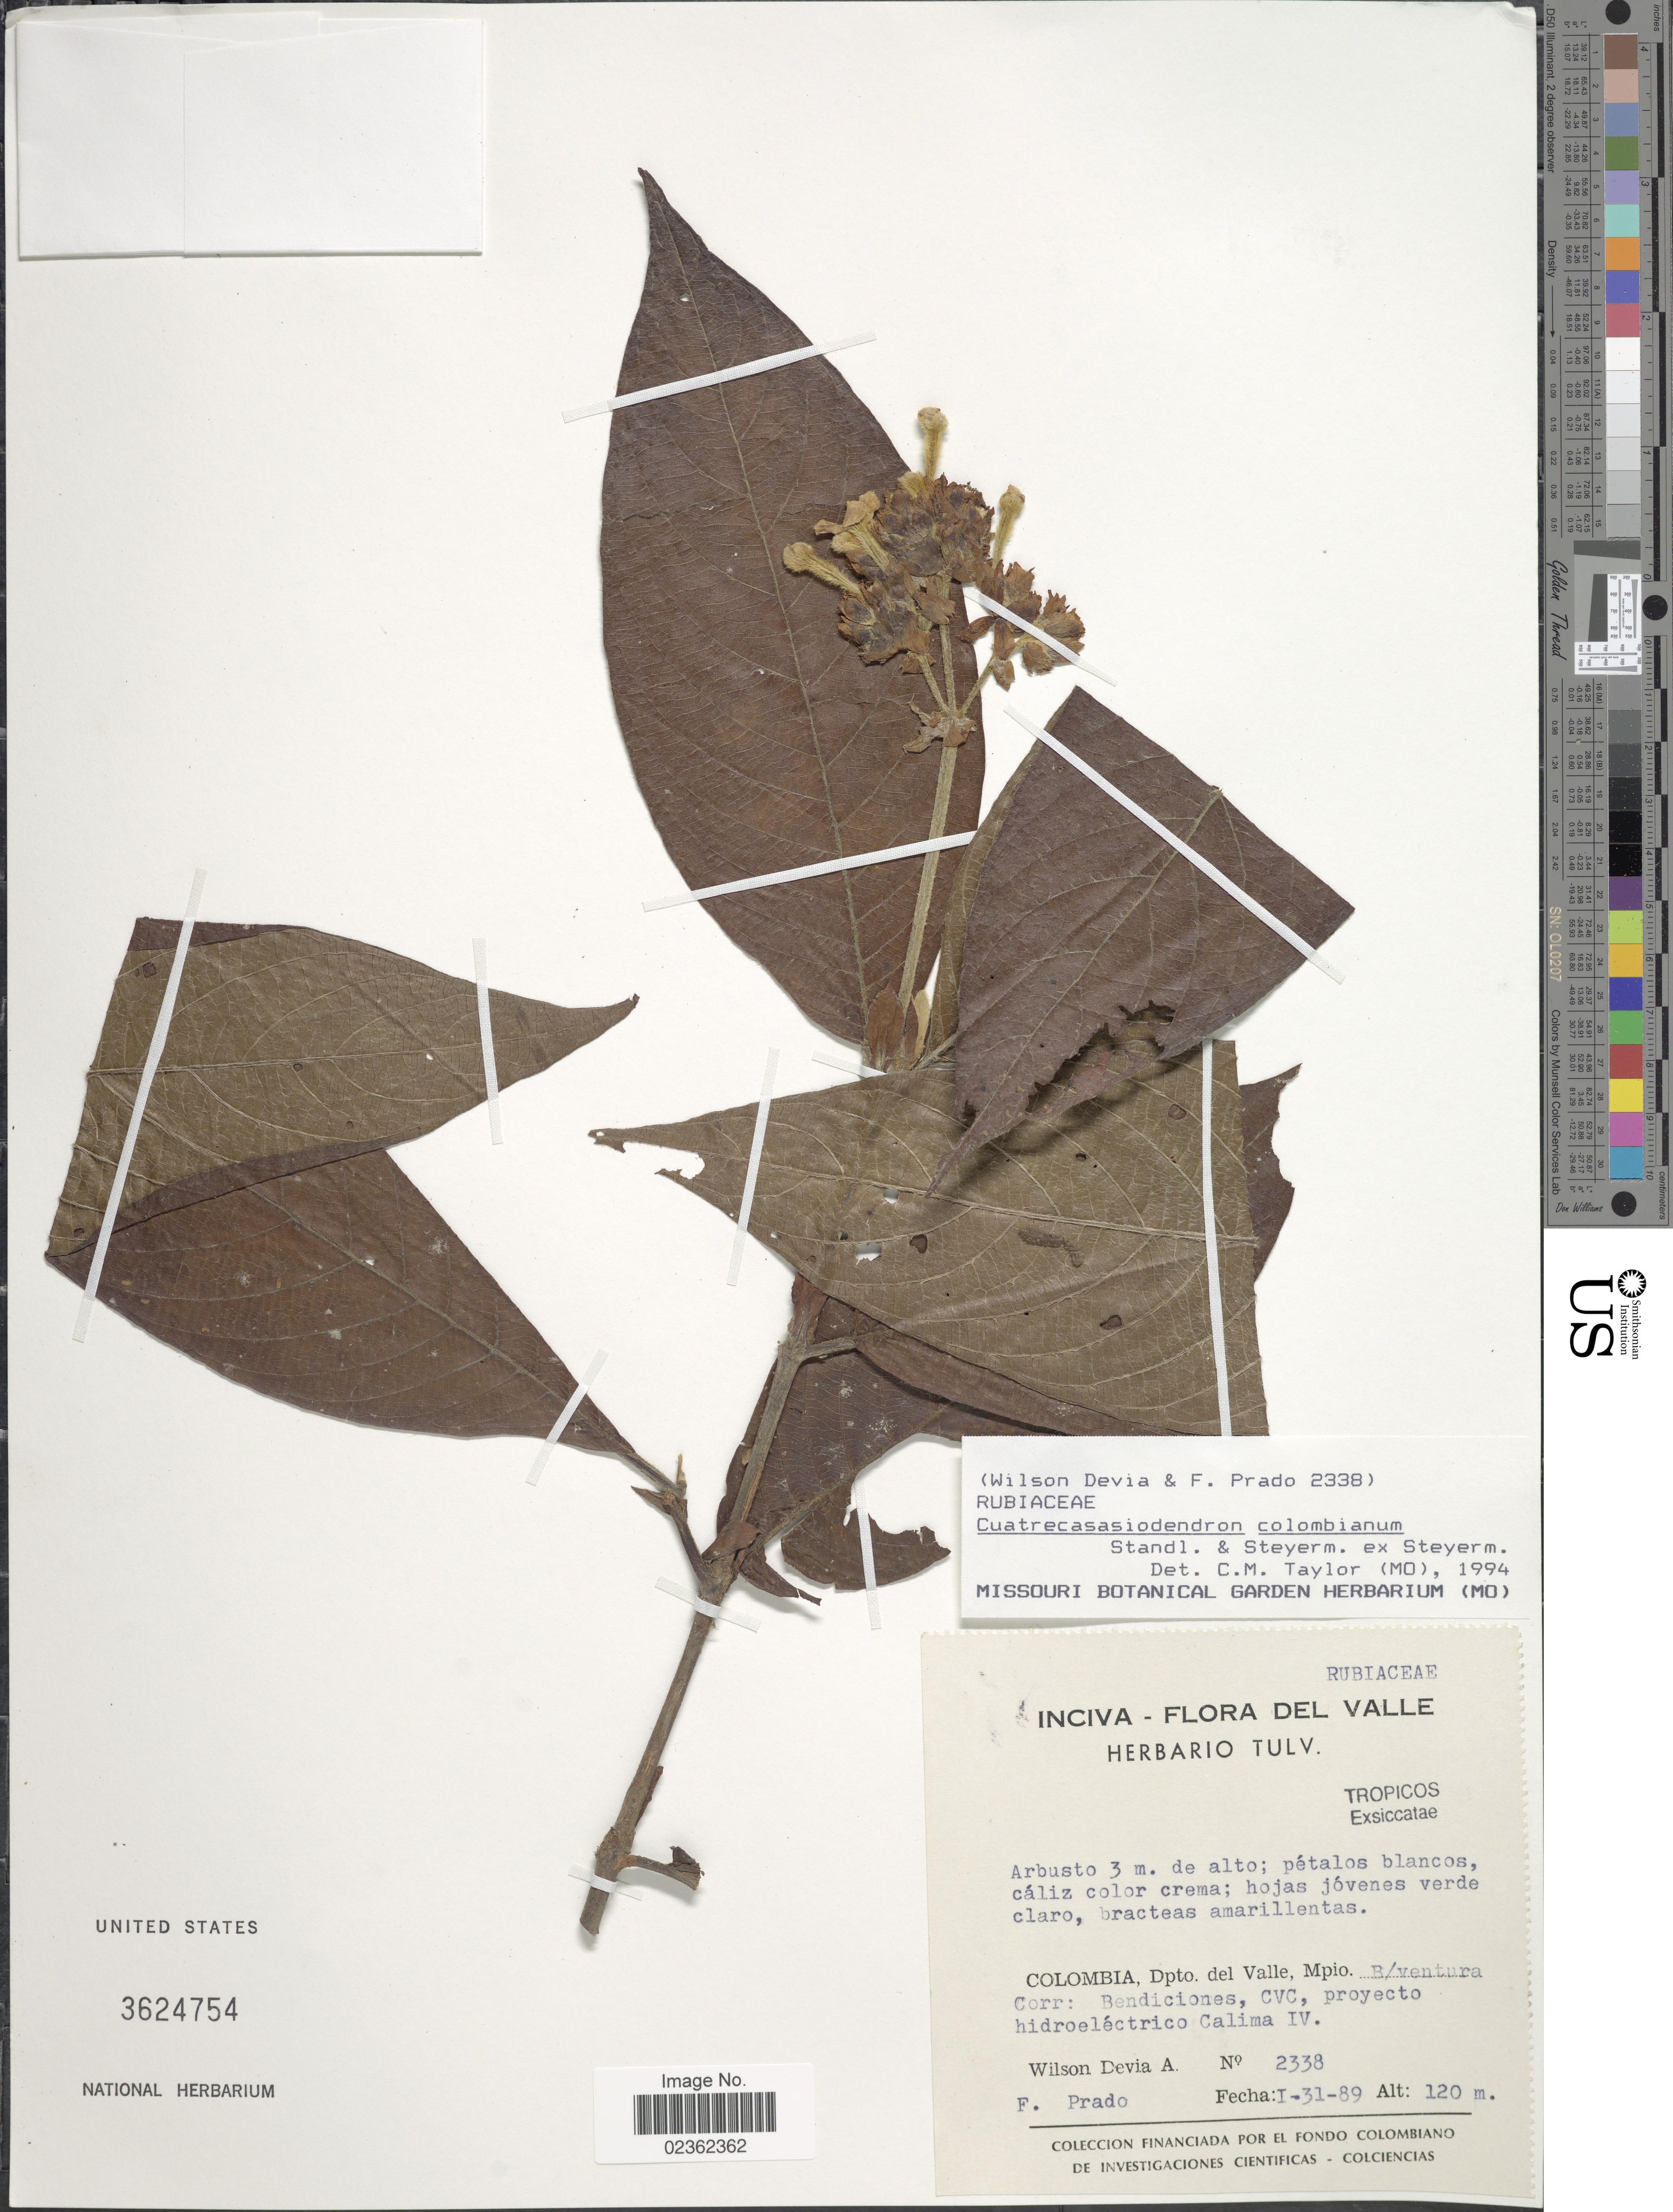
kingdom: Plantae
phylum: Tracheophyta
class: Magnoliopsida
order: Gentianales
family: Rubiaceae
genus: Cuatrecasasiodendron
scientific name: Cuatrecasasiodendron colombianum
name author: Standl. & Steyerm.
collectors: W. Devia A. & F. Prado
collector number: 2338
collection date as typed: Transcribed d/m/y: 31/1/89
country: Colombia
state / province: Valle del Cauca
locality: Dpto. del Valle, Mpio. B/ventura Corr: Bendiciones, CVC, proyecto hidroelectrico Calima IV.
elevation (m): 120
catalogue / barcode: US 3624754